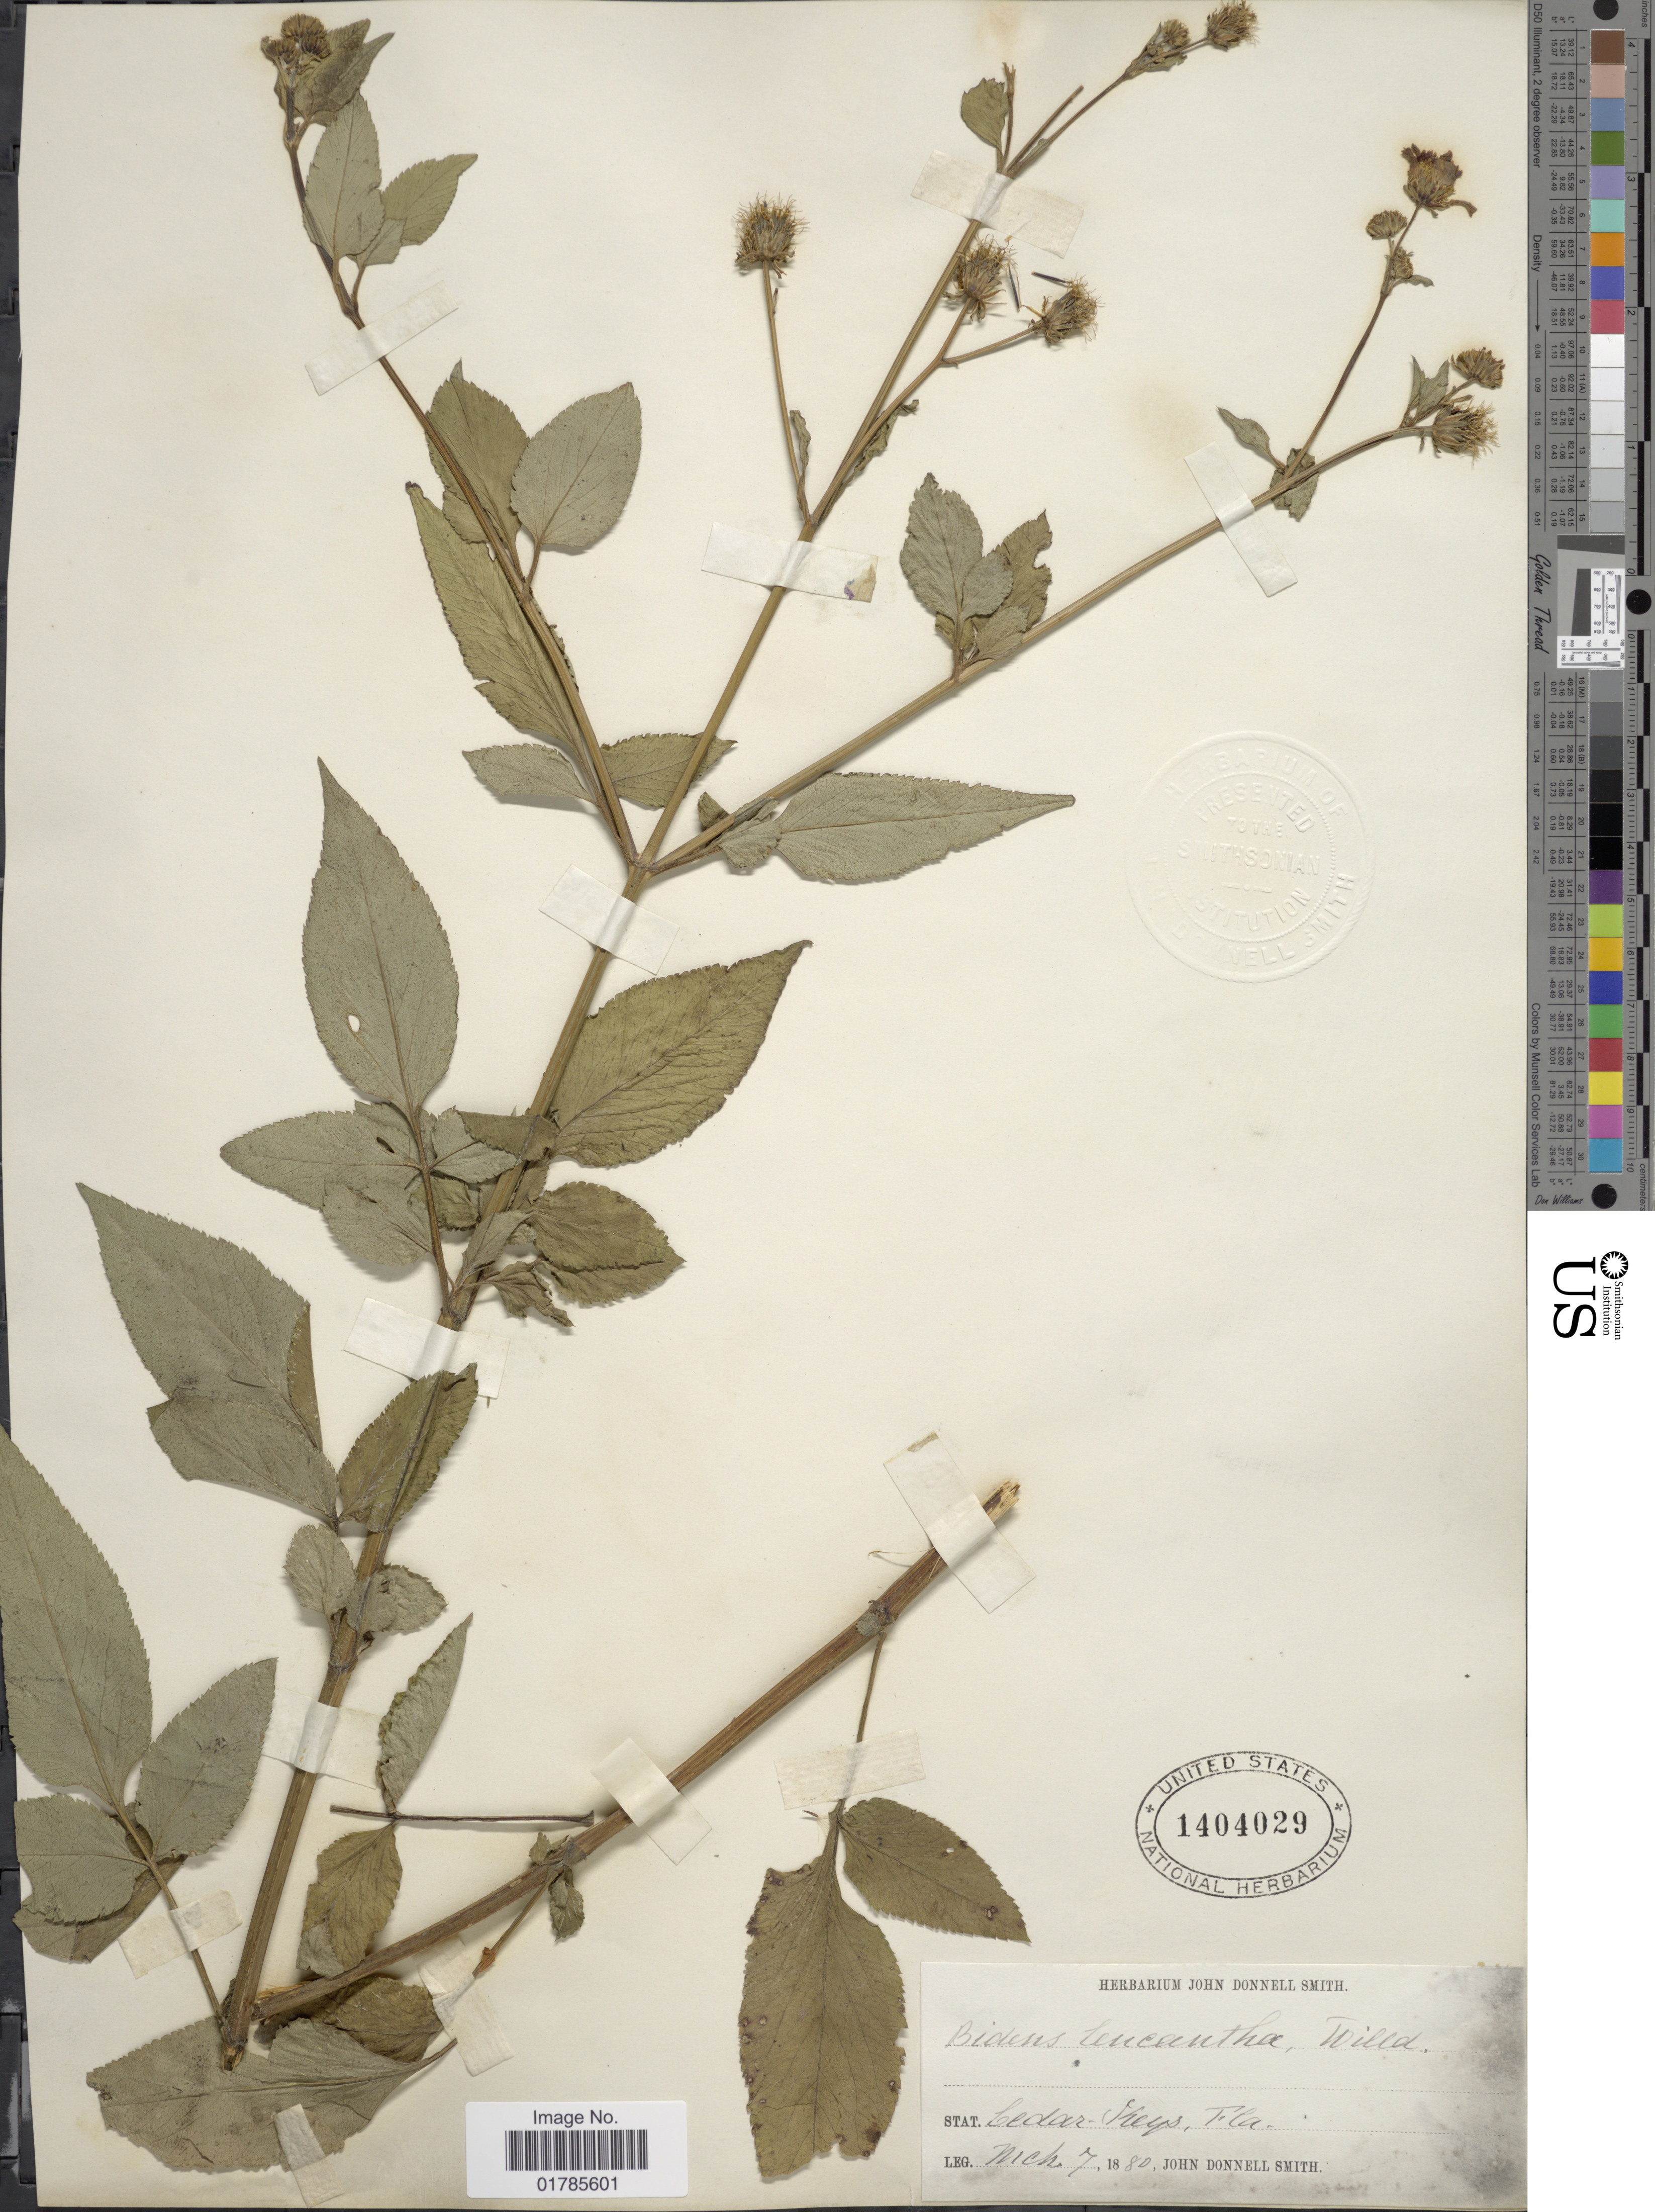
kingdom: Plantae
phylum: Tracheophyta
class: Magnoliopsida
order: Asterales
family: Asteraceae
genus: Bidens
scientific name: Bidens alba var. radiata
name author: (Sch. Bip.) R.E. Ballard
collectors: J. Donnell Smith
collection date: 1880-03-07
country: United States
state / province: Florida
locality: Cedar- Keys, Fla.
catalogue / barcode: US 1404029